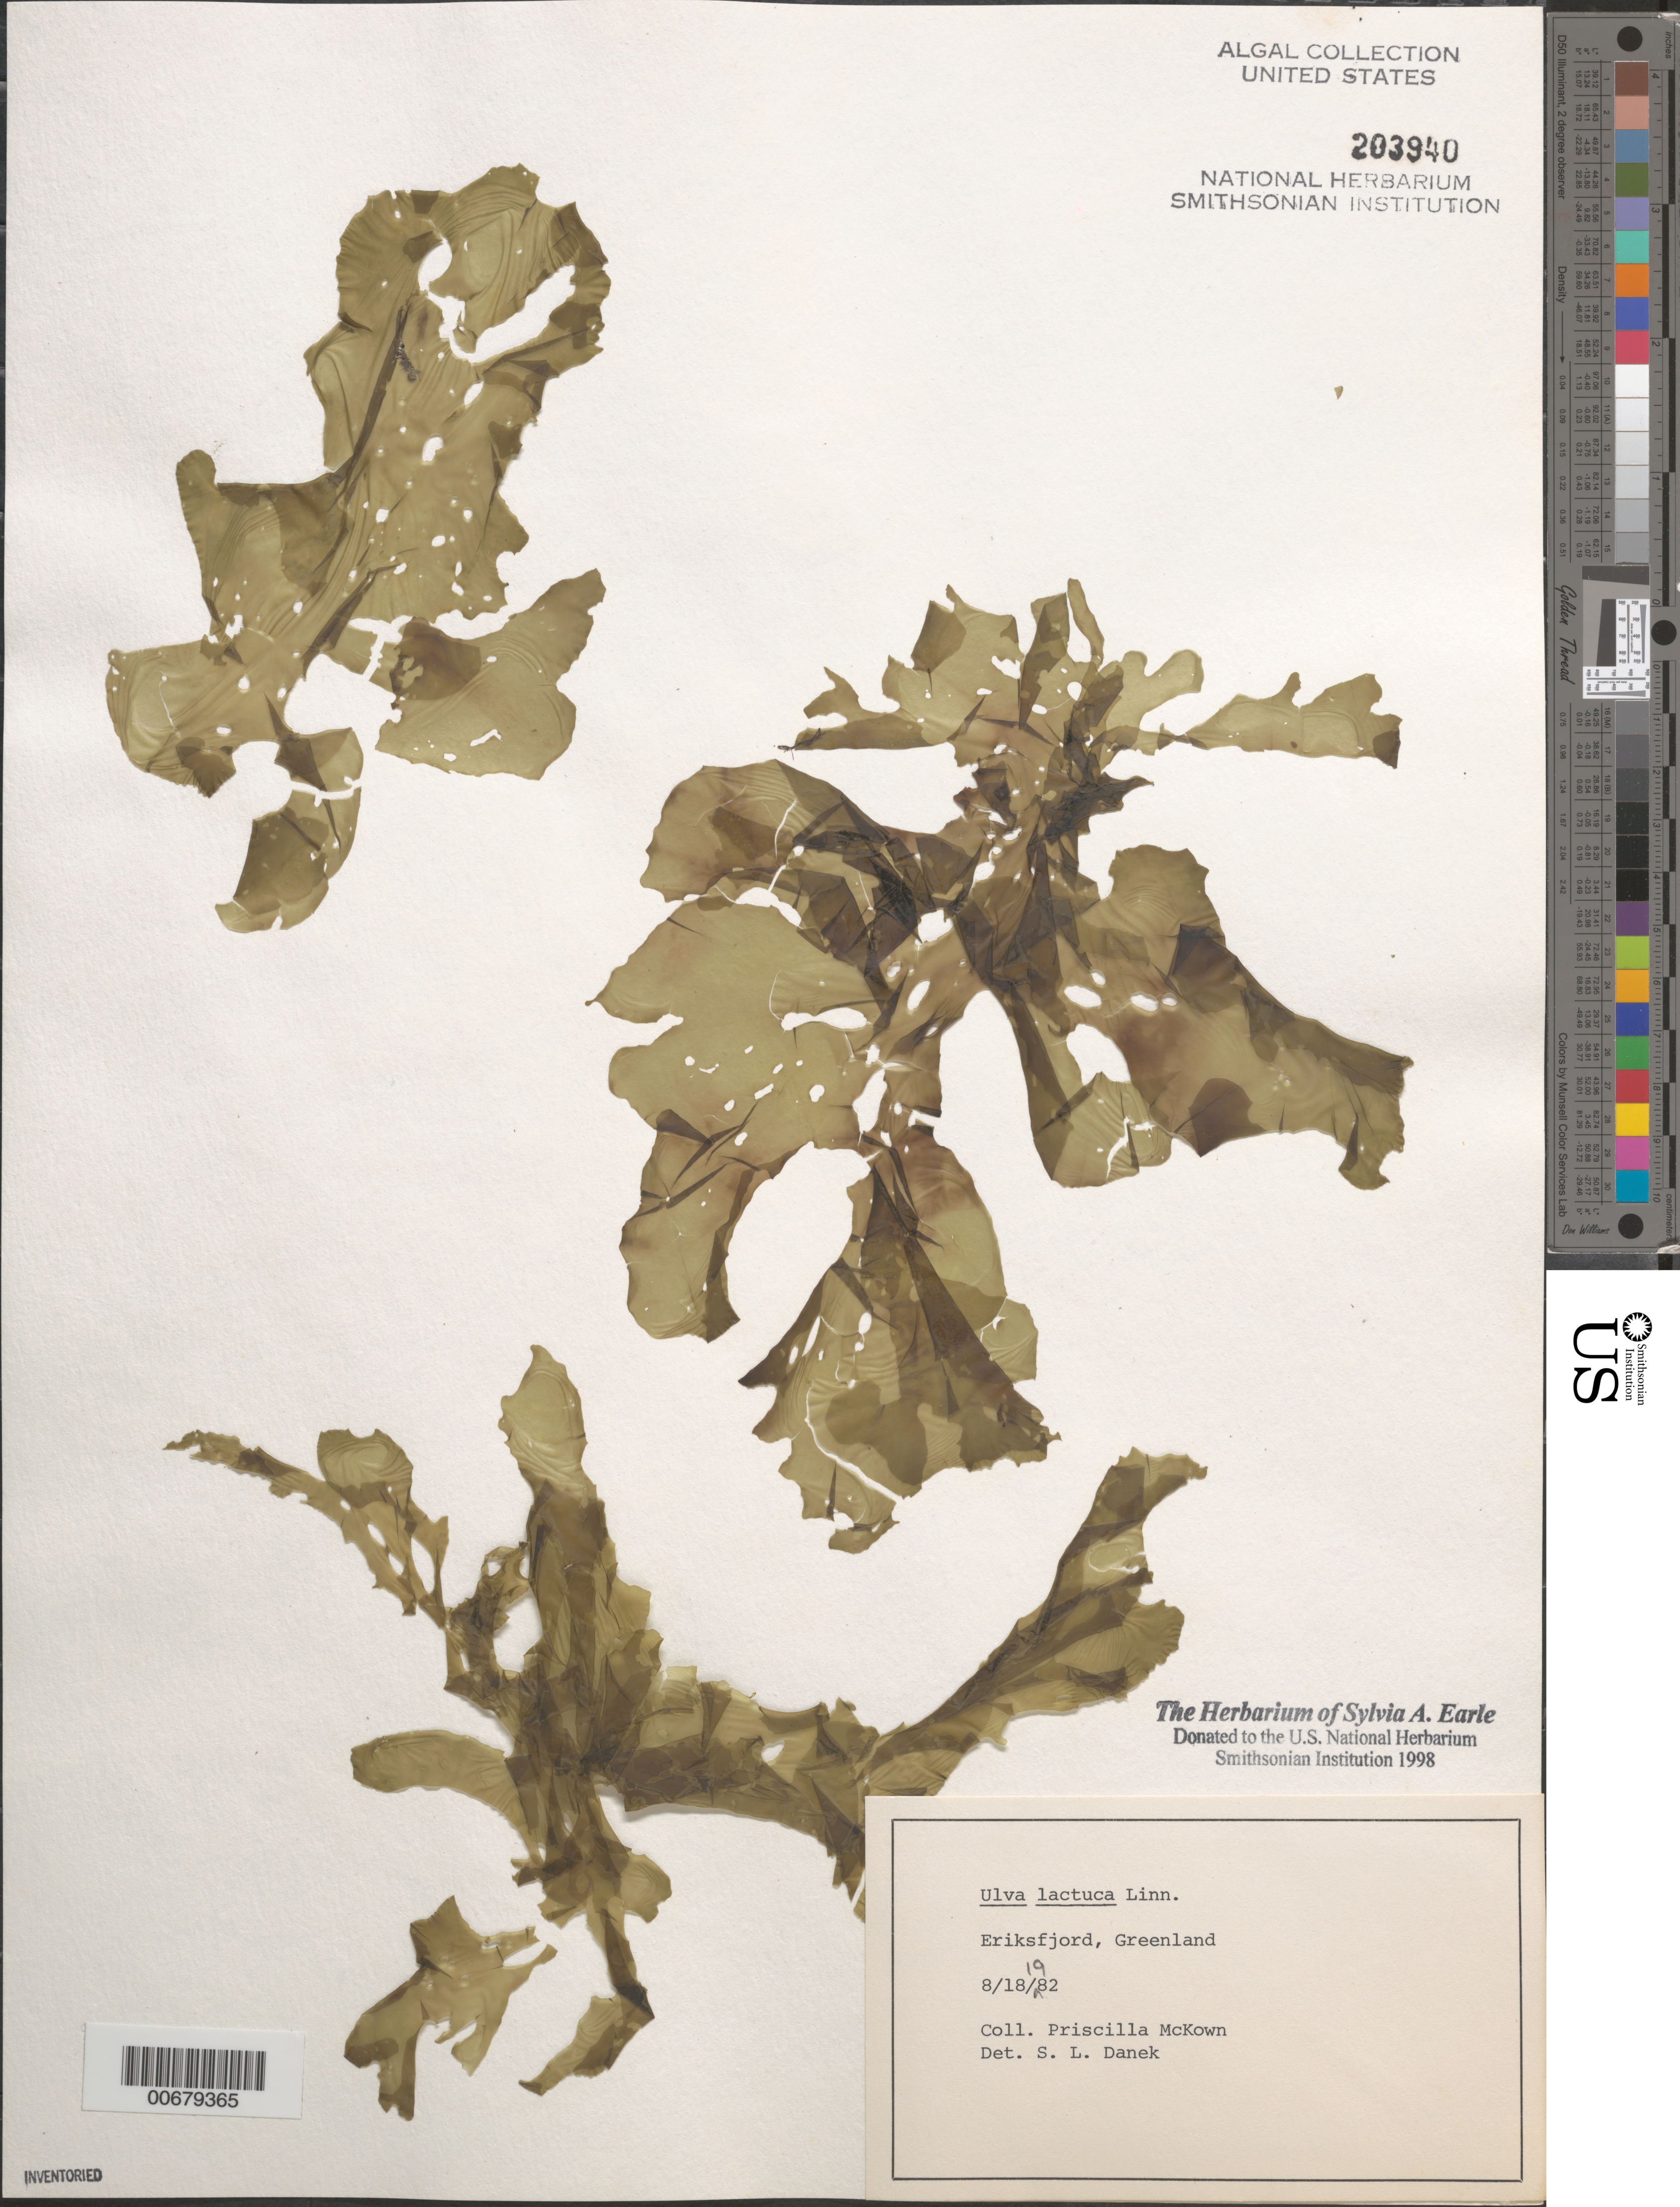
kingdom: Plantae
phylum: Chlorophyta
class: Ulvophyceae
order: Ulvales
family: Ulvaceae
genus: Ulva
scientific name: Ulva lactuca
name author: L.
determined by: Danek, S. L.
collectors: P. McKown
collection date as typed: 18 Aug 1982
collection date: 1982-08-18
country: Greenland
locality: Eriksfjord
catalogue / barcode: US 203940